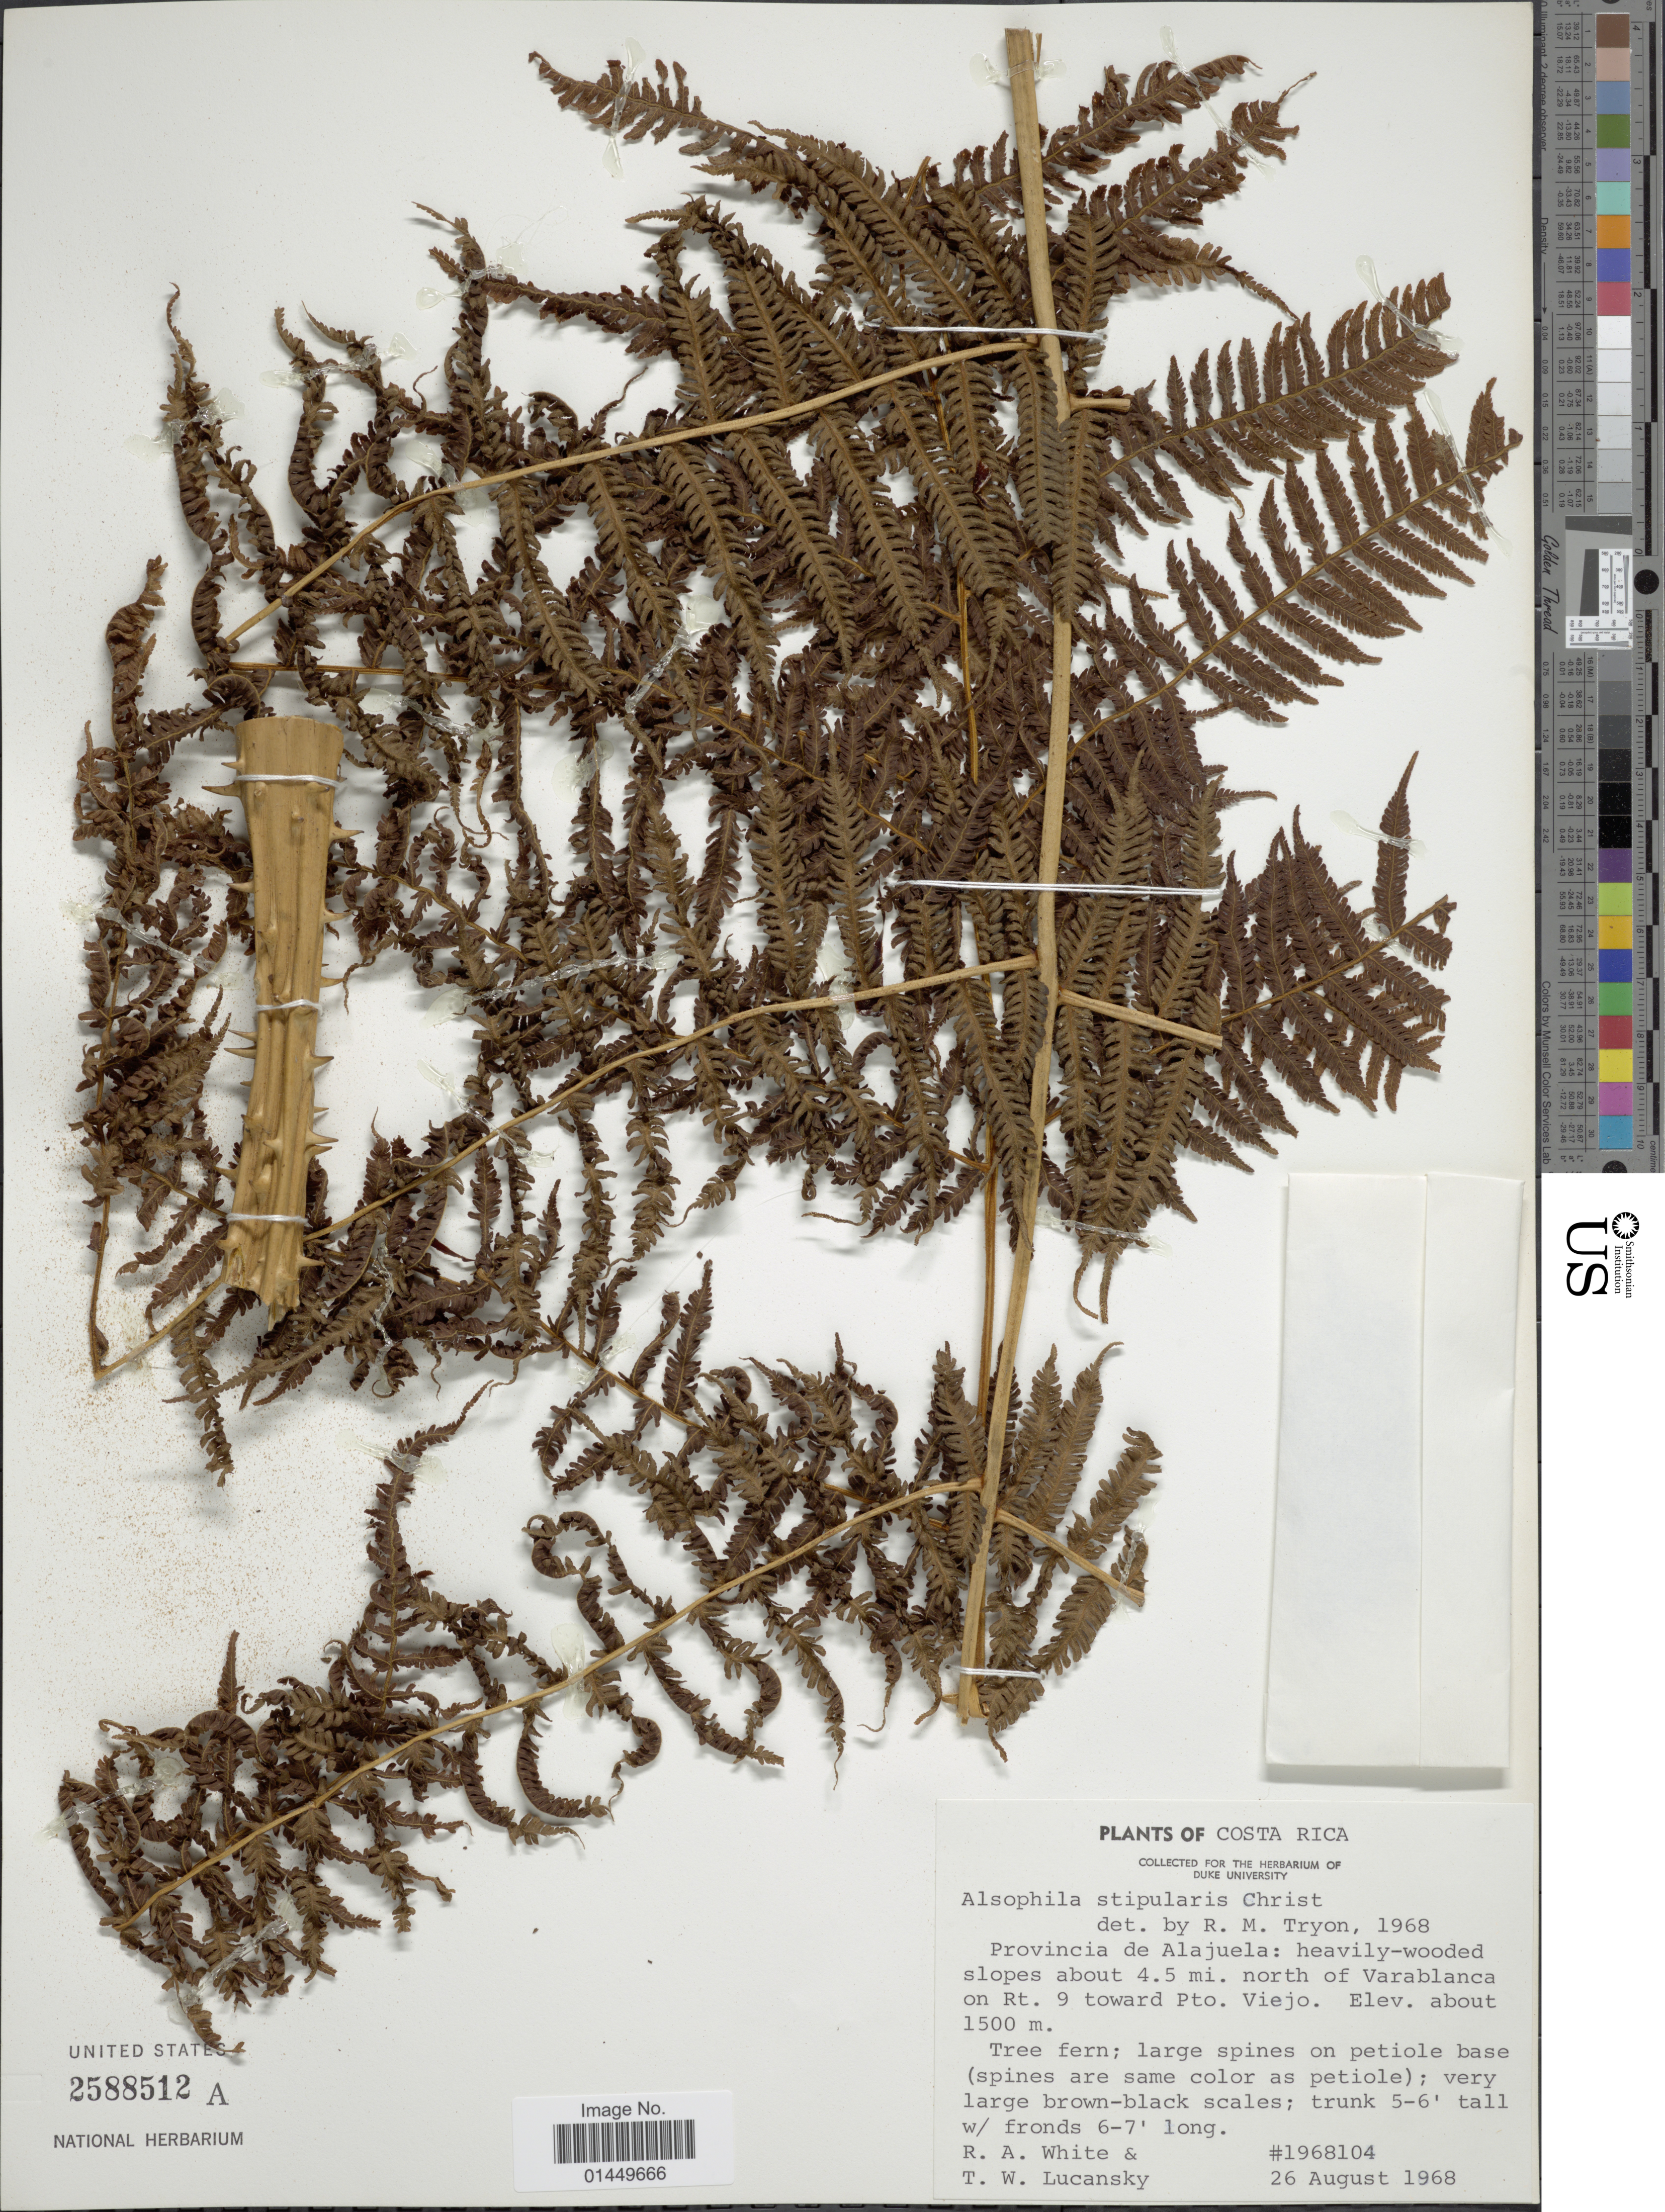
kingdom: Plantae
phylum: Tracheophyta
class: Polypodiopsida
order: Cyatheales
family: Cyatheaceae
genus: Cyathea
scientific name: Cyathea stipularis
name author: (Christ) Domin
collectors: R. A. White & T. Lucansky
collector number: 1968104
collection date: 1968-08-26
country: Costa Rica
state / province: Alajuela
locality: Provincia de Alajuela: heavily-wooded slopes about 4.5 mi. north of Varablanca on Rte. 9 toward Pto. Viejo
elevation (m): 1500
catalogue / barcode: US 2588512A